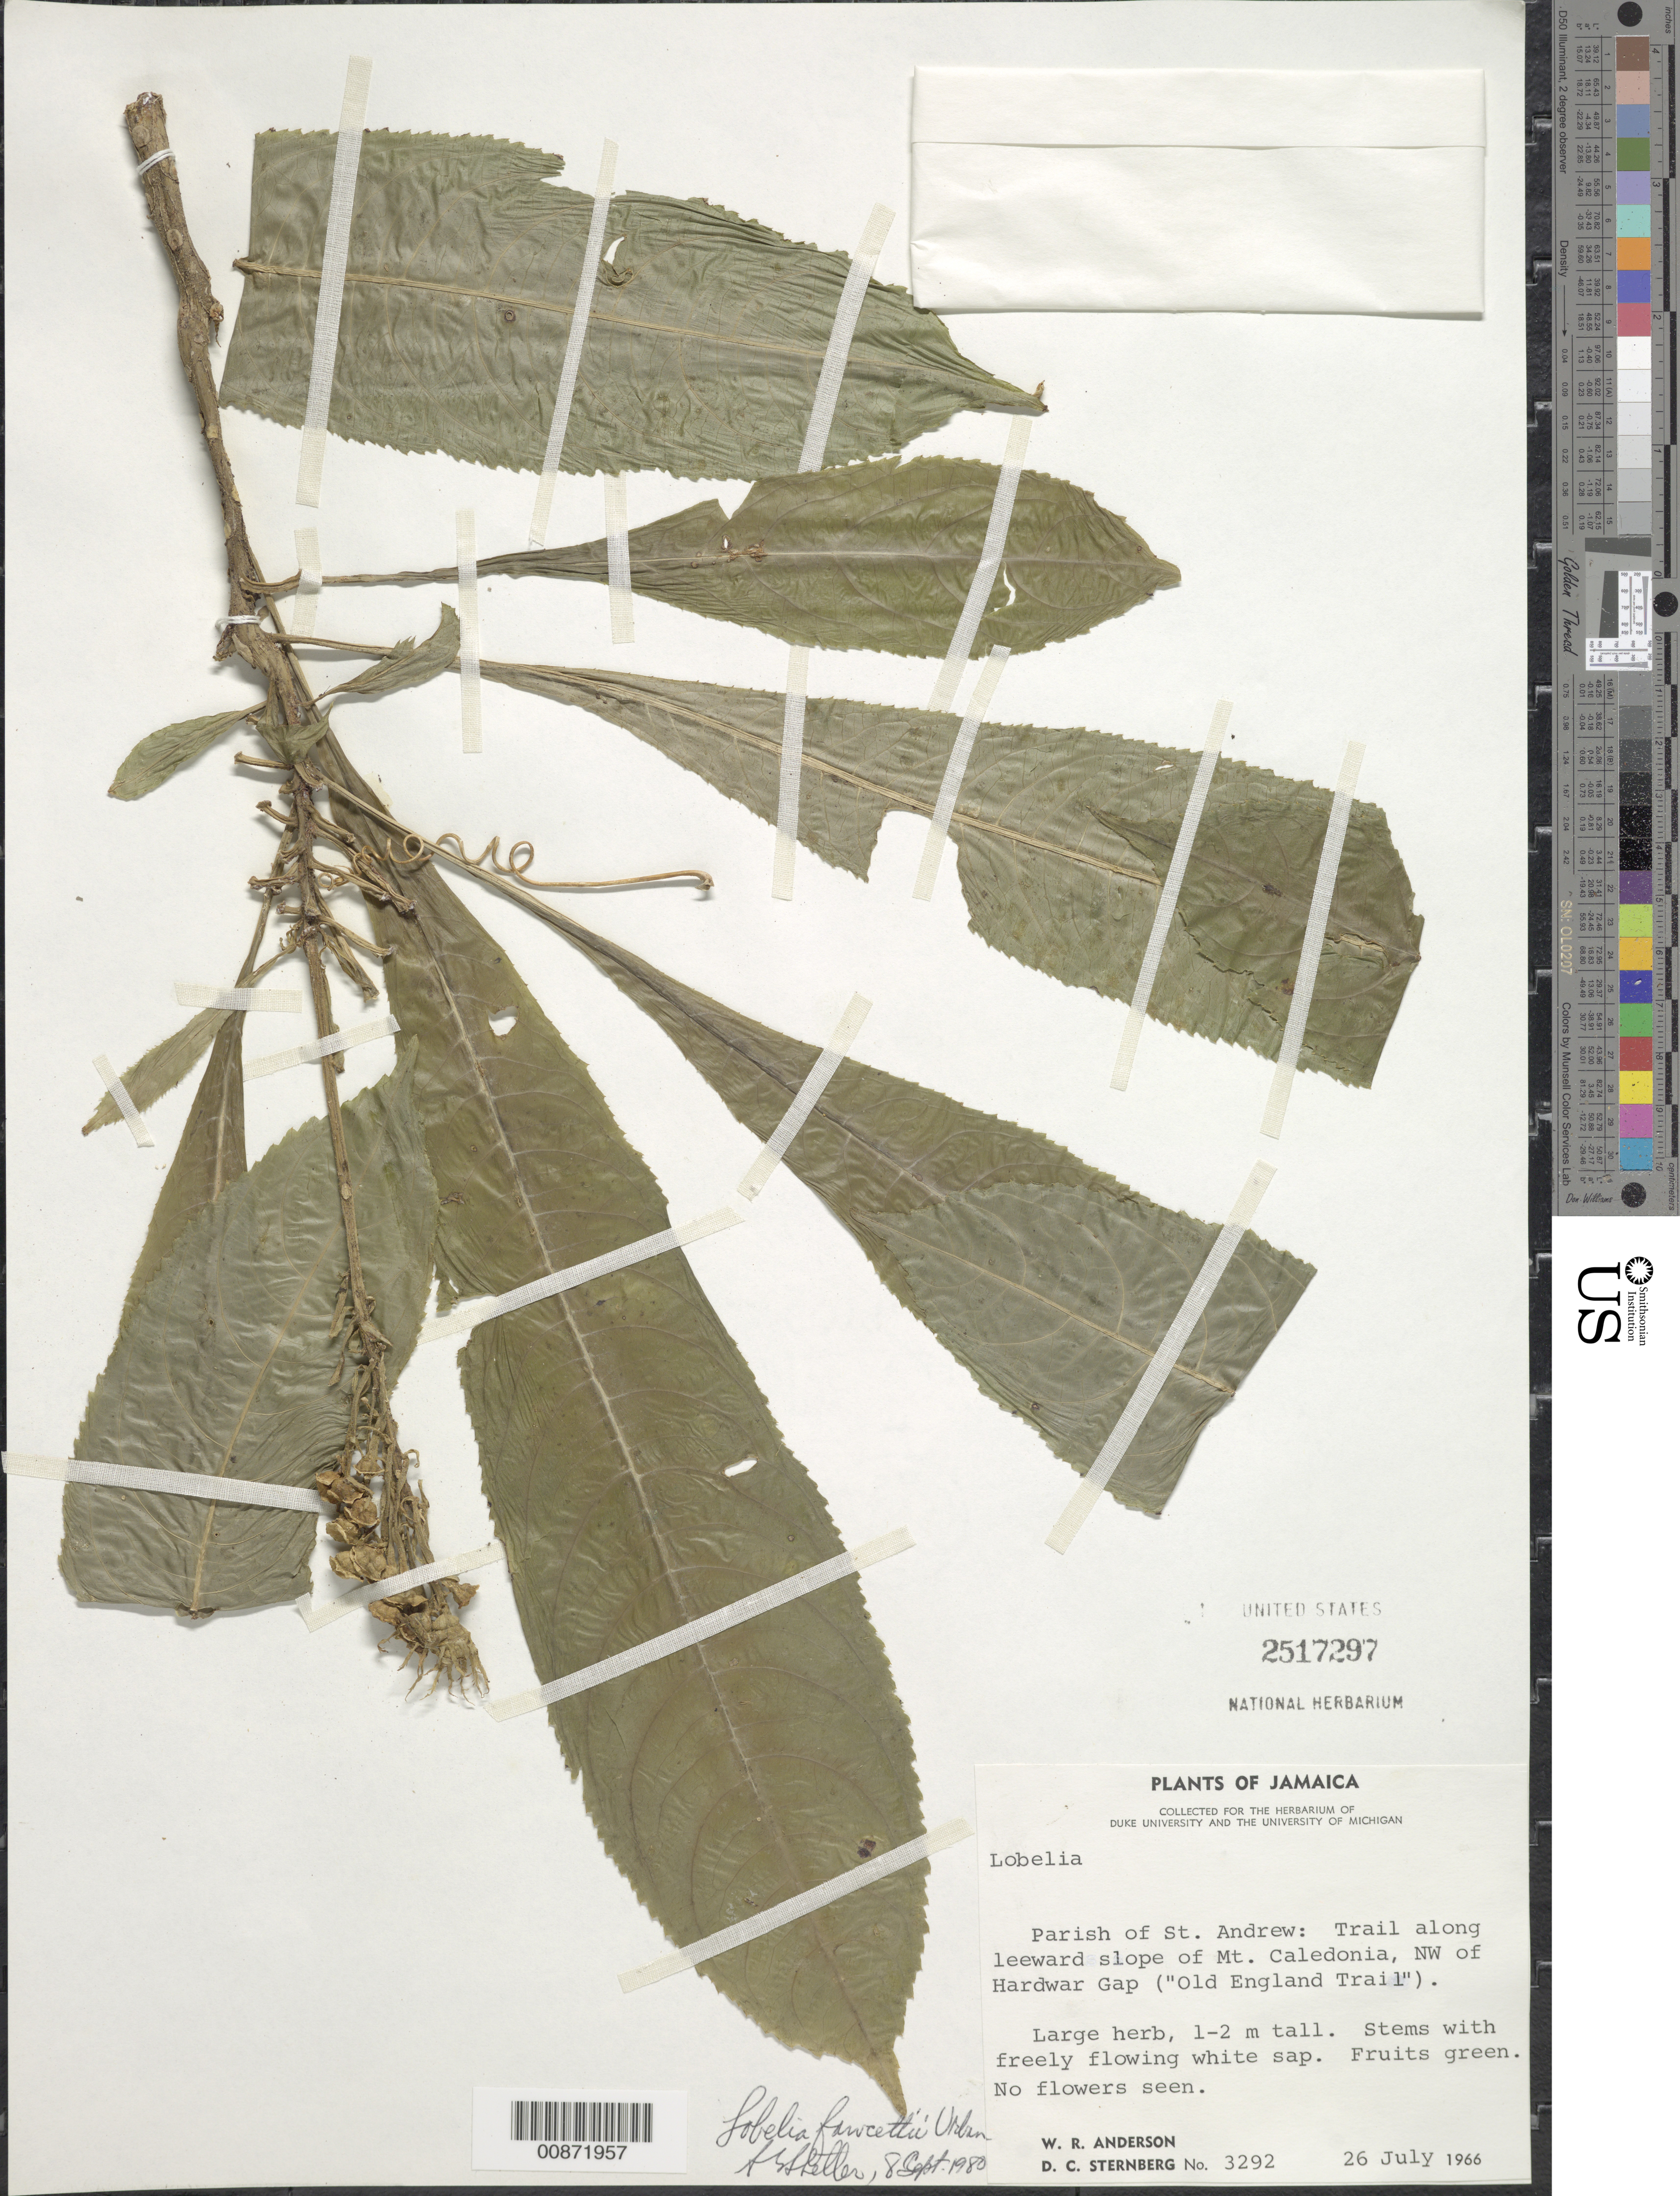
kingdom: Plantae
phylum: Tracheophyta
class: Magnoliopsida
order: Asterales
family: Campanulaceae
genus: Lobelia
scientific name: Lobelia fawcettii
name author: Urb.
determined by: Shetler, Stanwyn G., (US), NMNH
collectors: W. R. Anderson & D. Sternberg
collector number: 3292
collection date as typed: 26 Jul 1966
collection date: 1966-07-26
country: Jamaica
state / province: Saint Andrew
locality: Trail along leeward slope of Mt. Caledonia, NW of Hardwar Gap ("Old English Trail")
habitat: Along mountain trail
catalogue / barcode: US 2517297